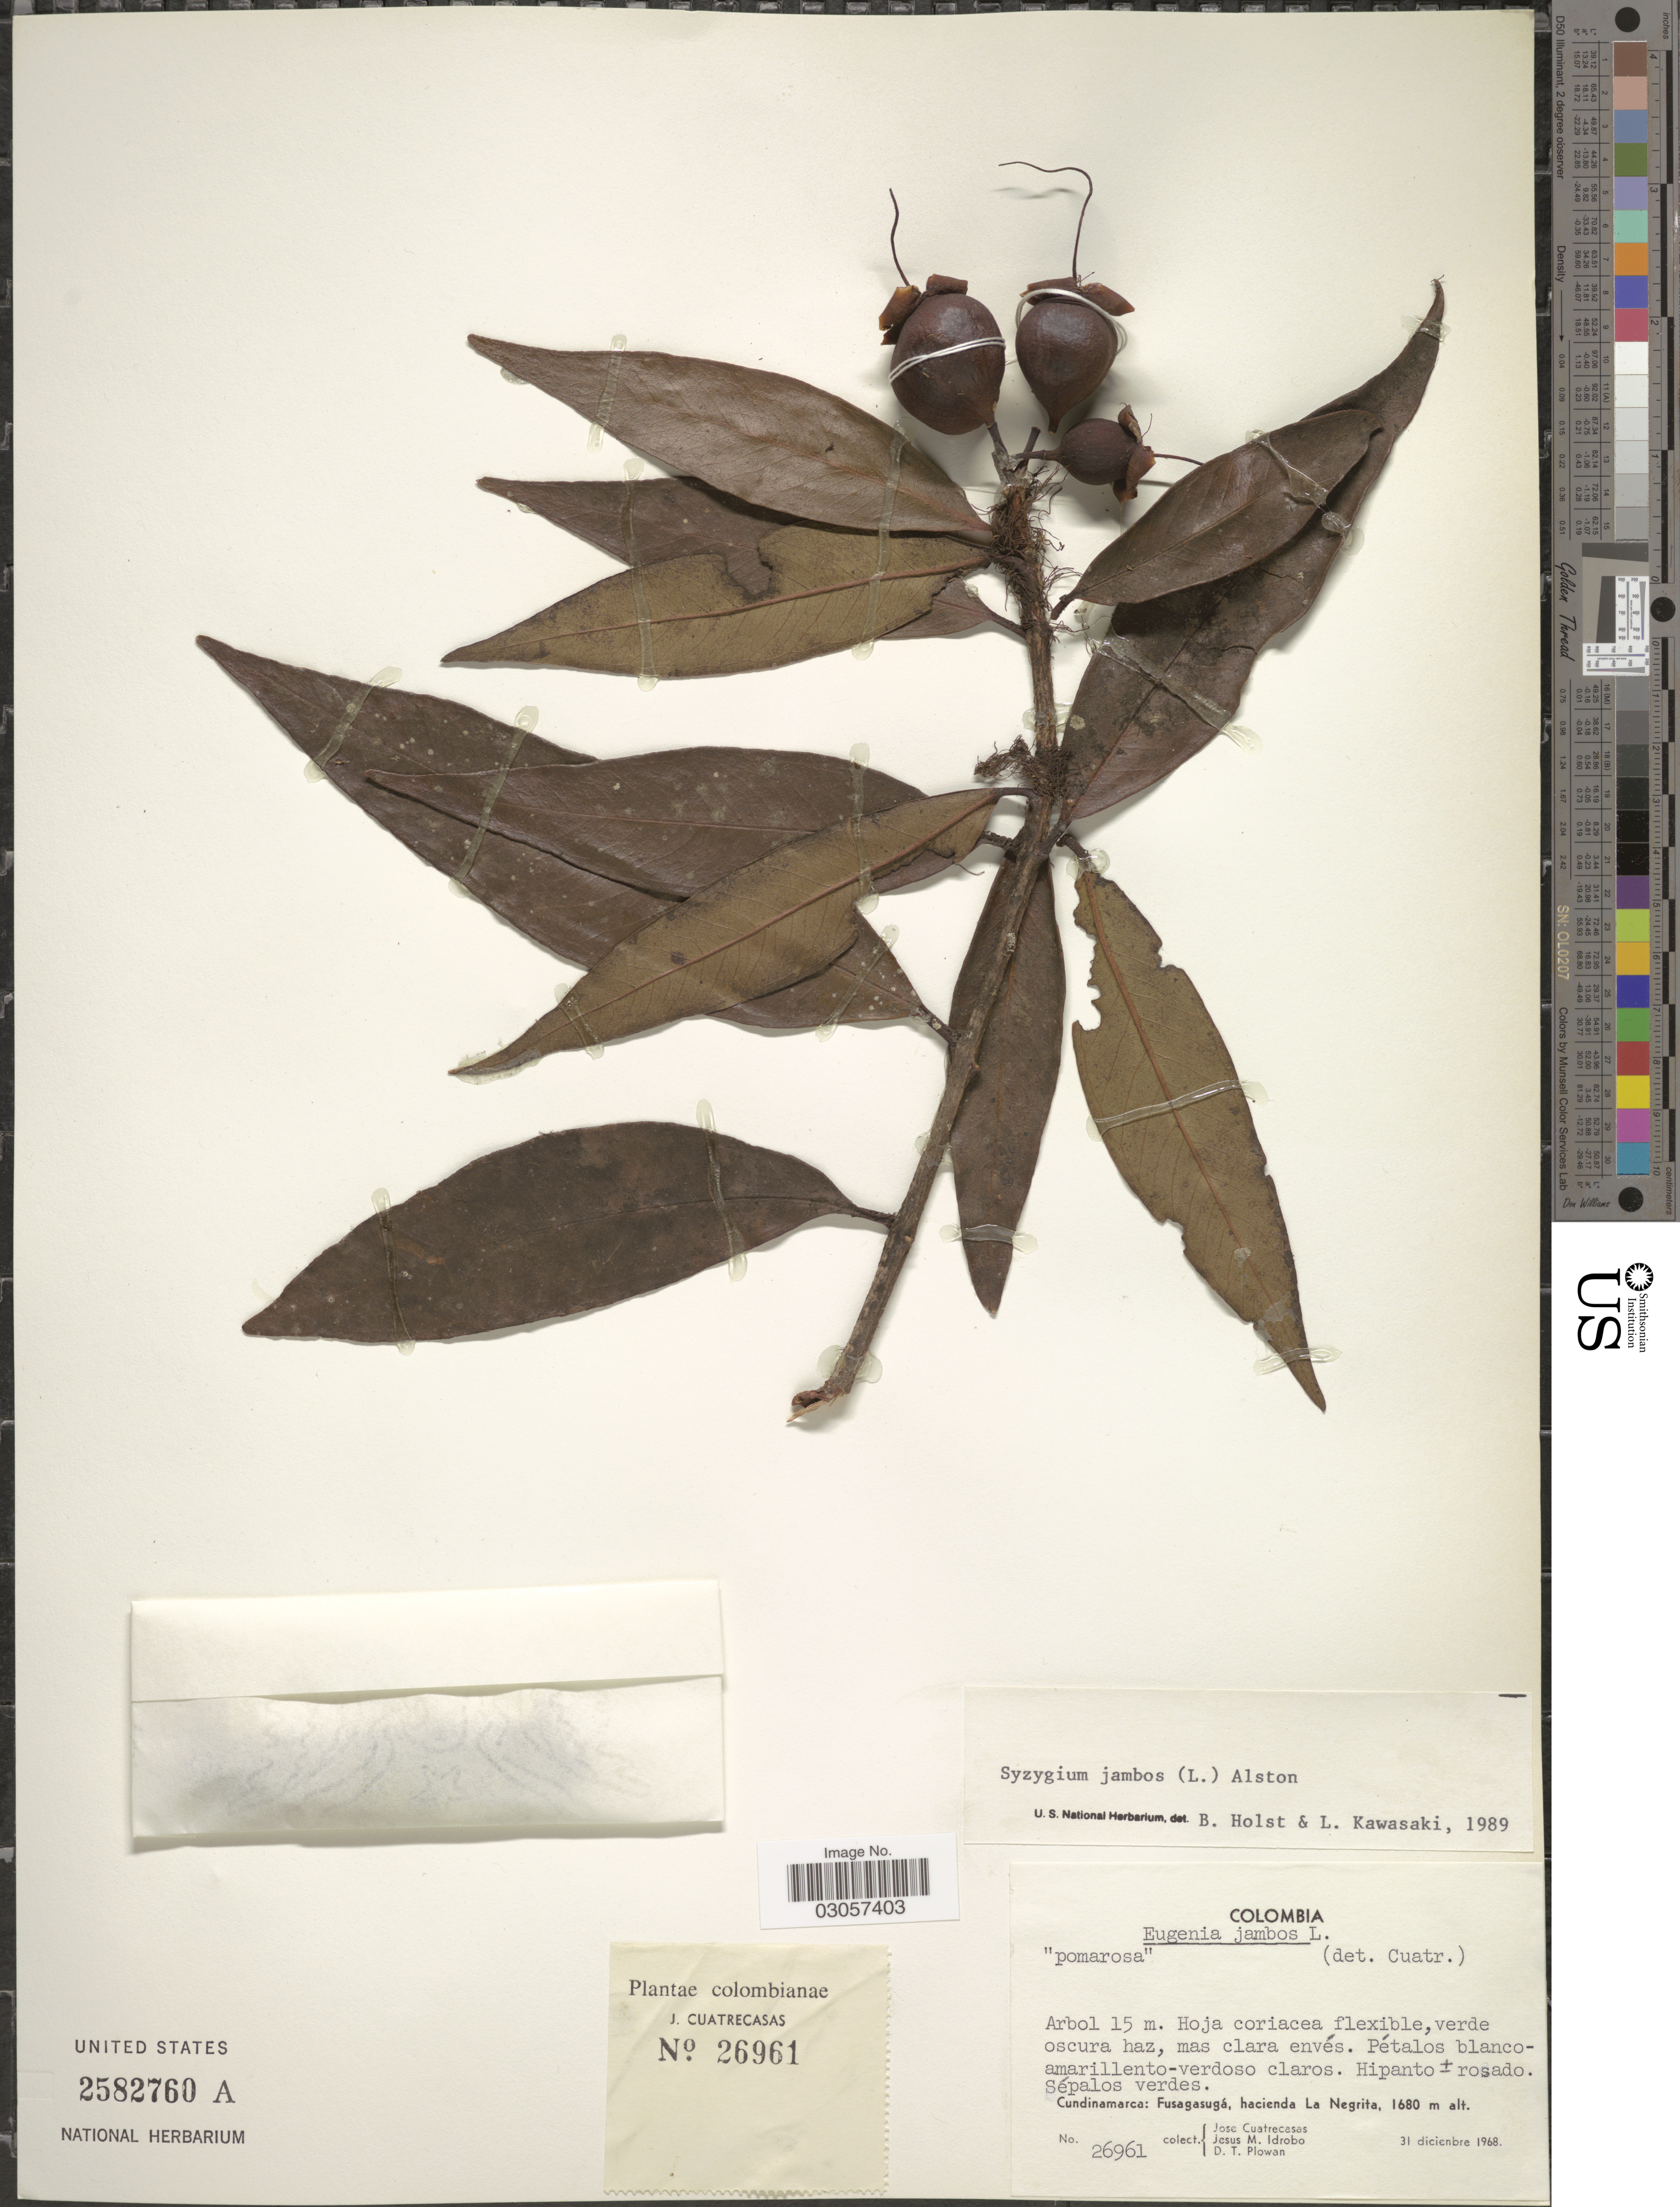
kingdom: Plantae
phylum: Tracheophyta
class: Magnoliopsida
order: Myrtales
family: Myrtaceae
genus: Syzygium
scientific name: Syzygium jambos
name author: (L.) Alston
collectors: J. Cuatrecasas, J. M. Idrobo & D. Plowan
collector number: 26961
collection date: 1968-12-31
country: Colombia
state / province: Cundinamarca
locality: Cundinamarca: Fusagasugá, hacienda La Negrita.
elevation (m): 1680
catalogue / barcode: US 2582760A